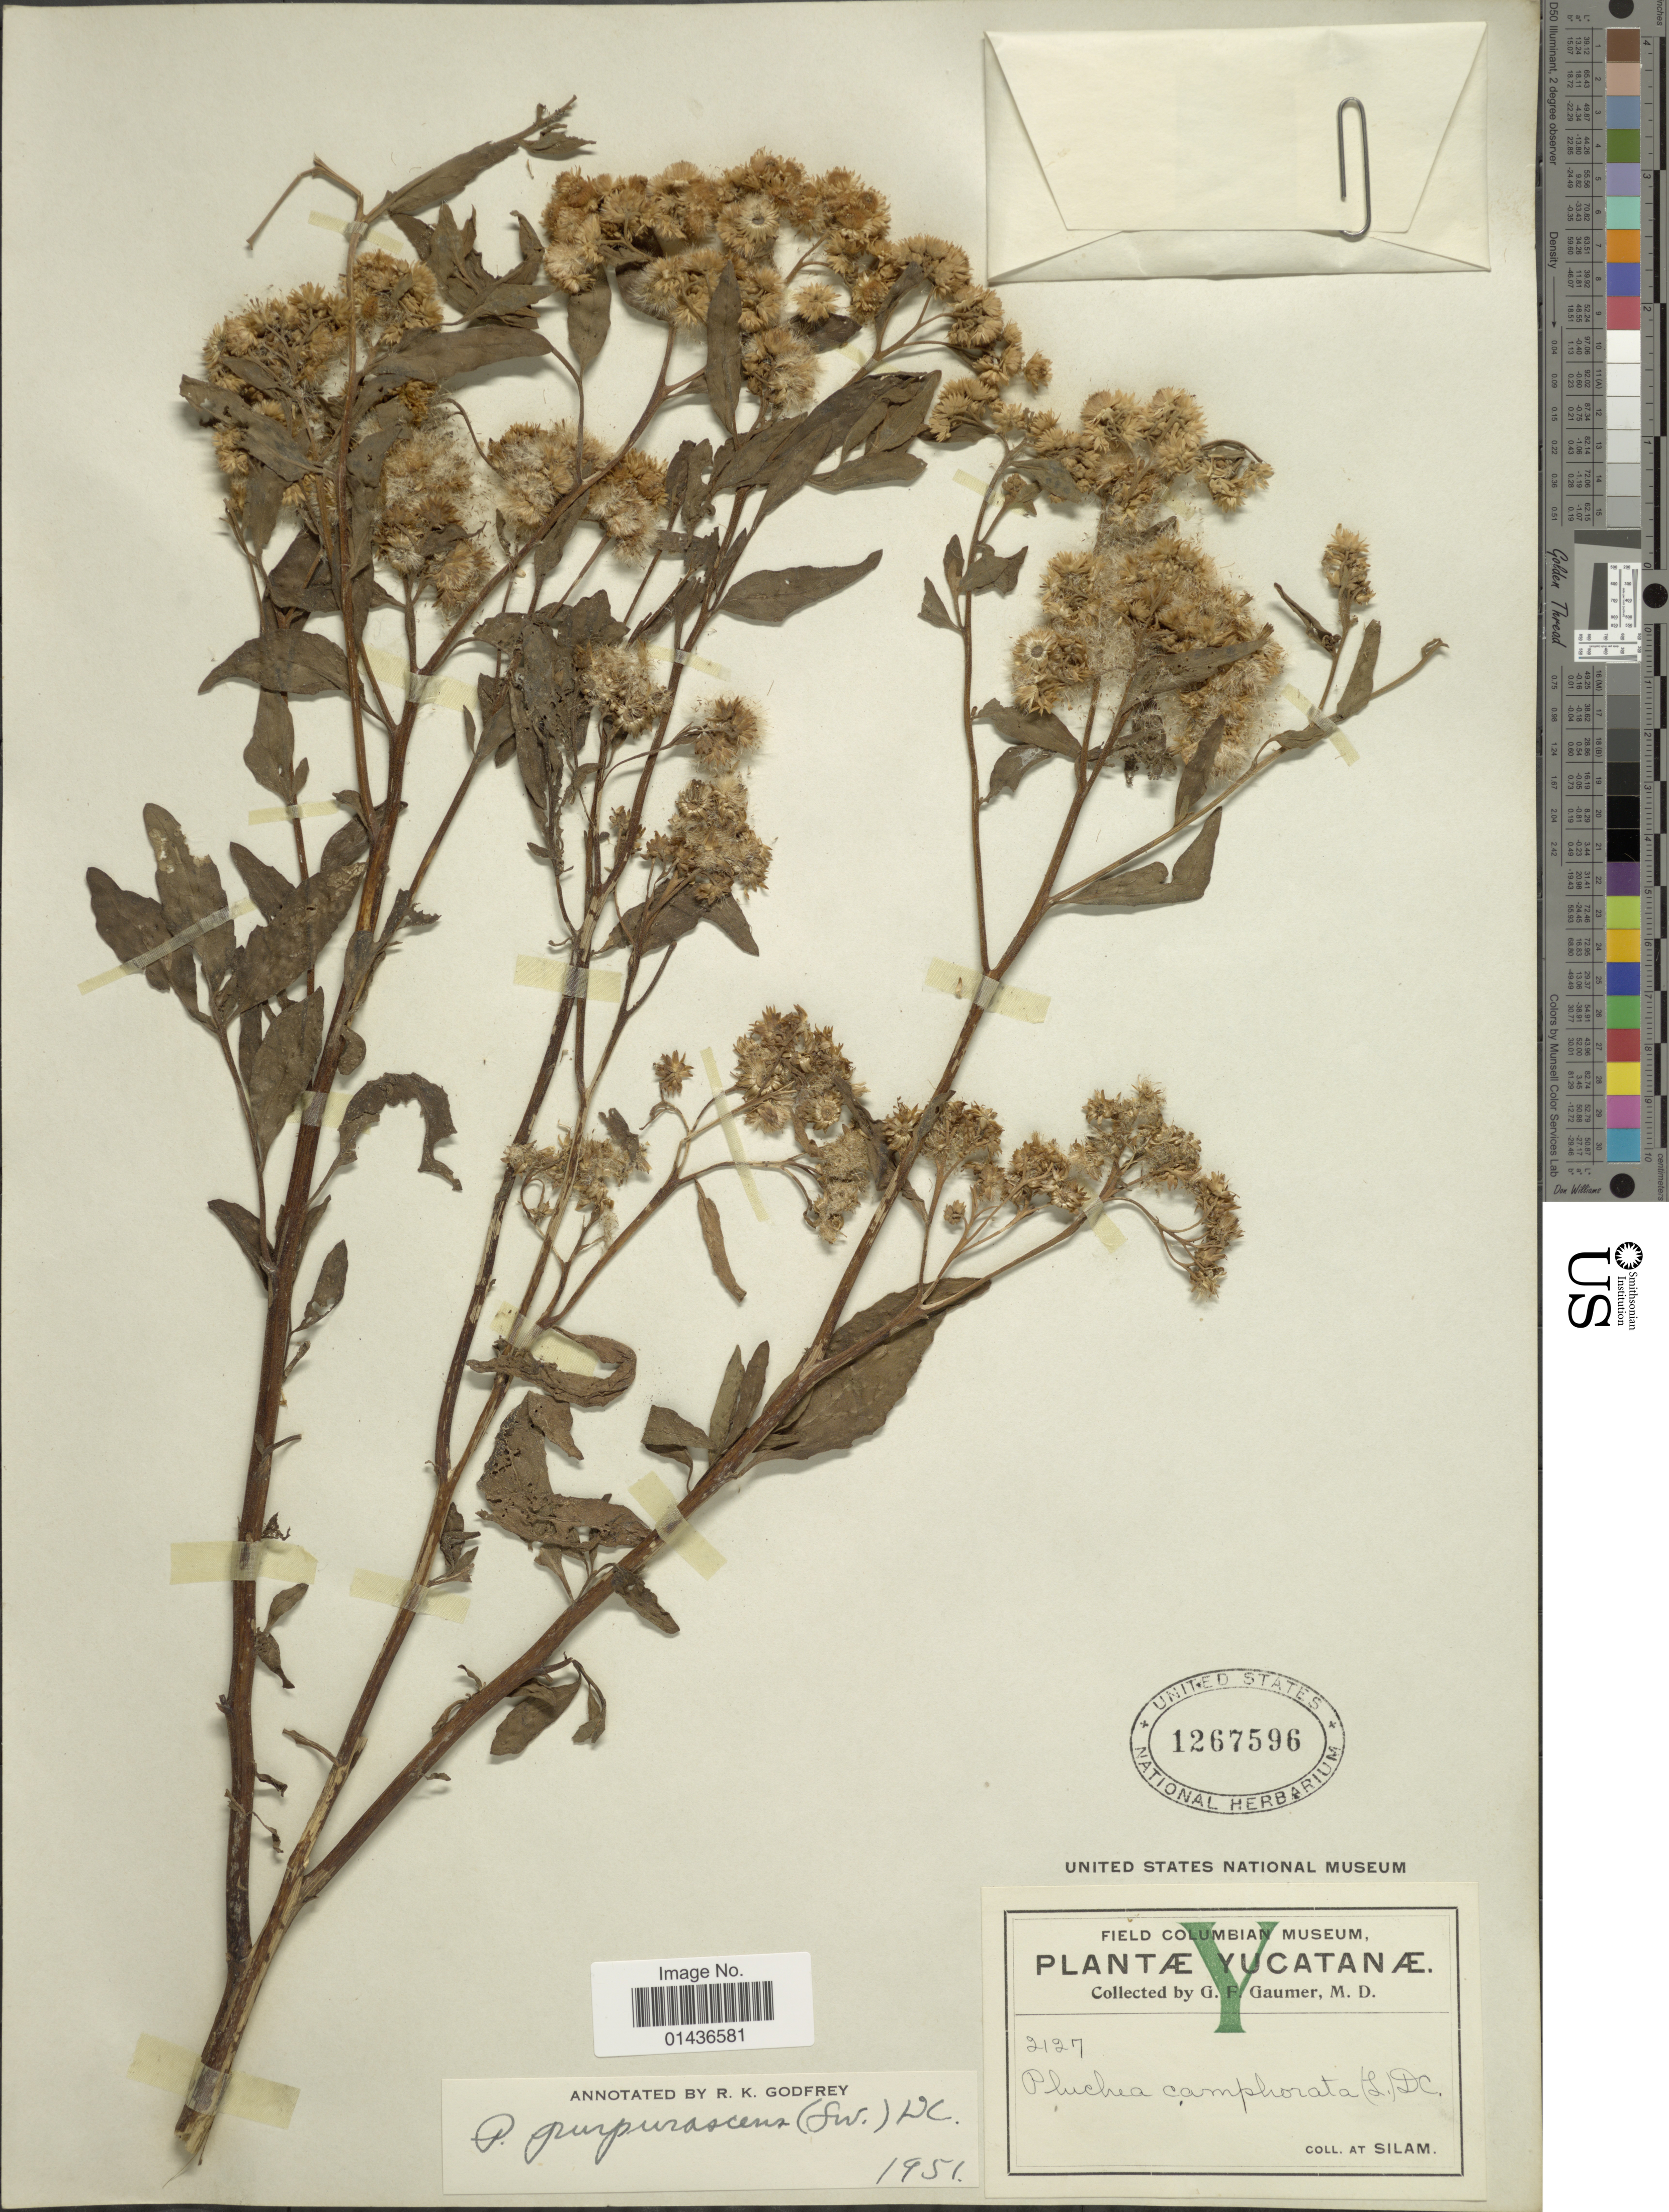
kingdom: Plantae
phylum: Tracheophyta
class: Magnoliopsida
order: Asterales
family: Asteraceae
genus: Pluchea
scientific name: Pluchea odorata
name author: (L.) Cass.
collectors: G. F. Gaumer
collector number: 2127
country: Mexico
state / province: Yucatán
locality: Silam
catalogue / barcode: US 1267596